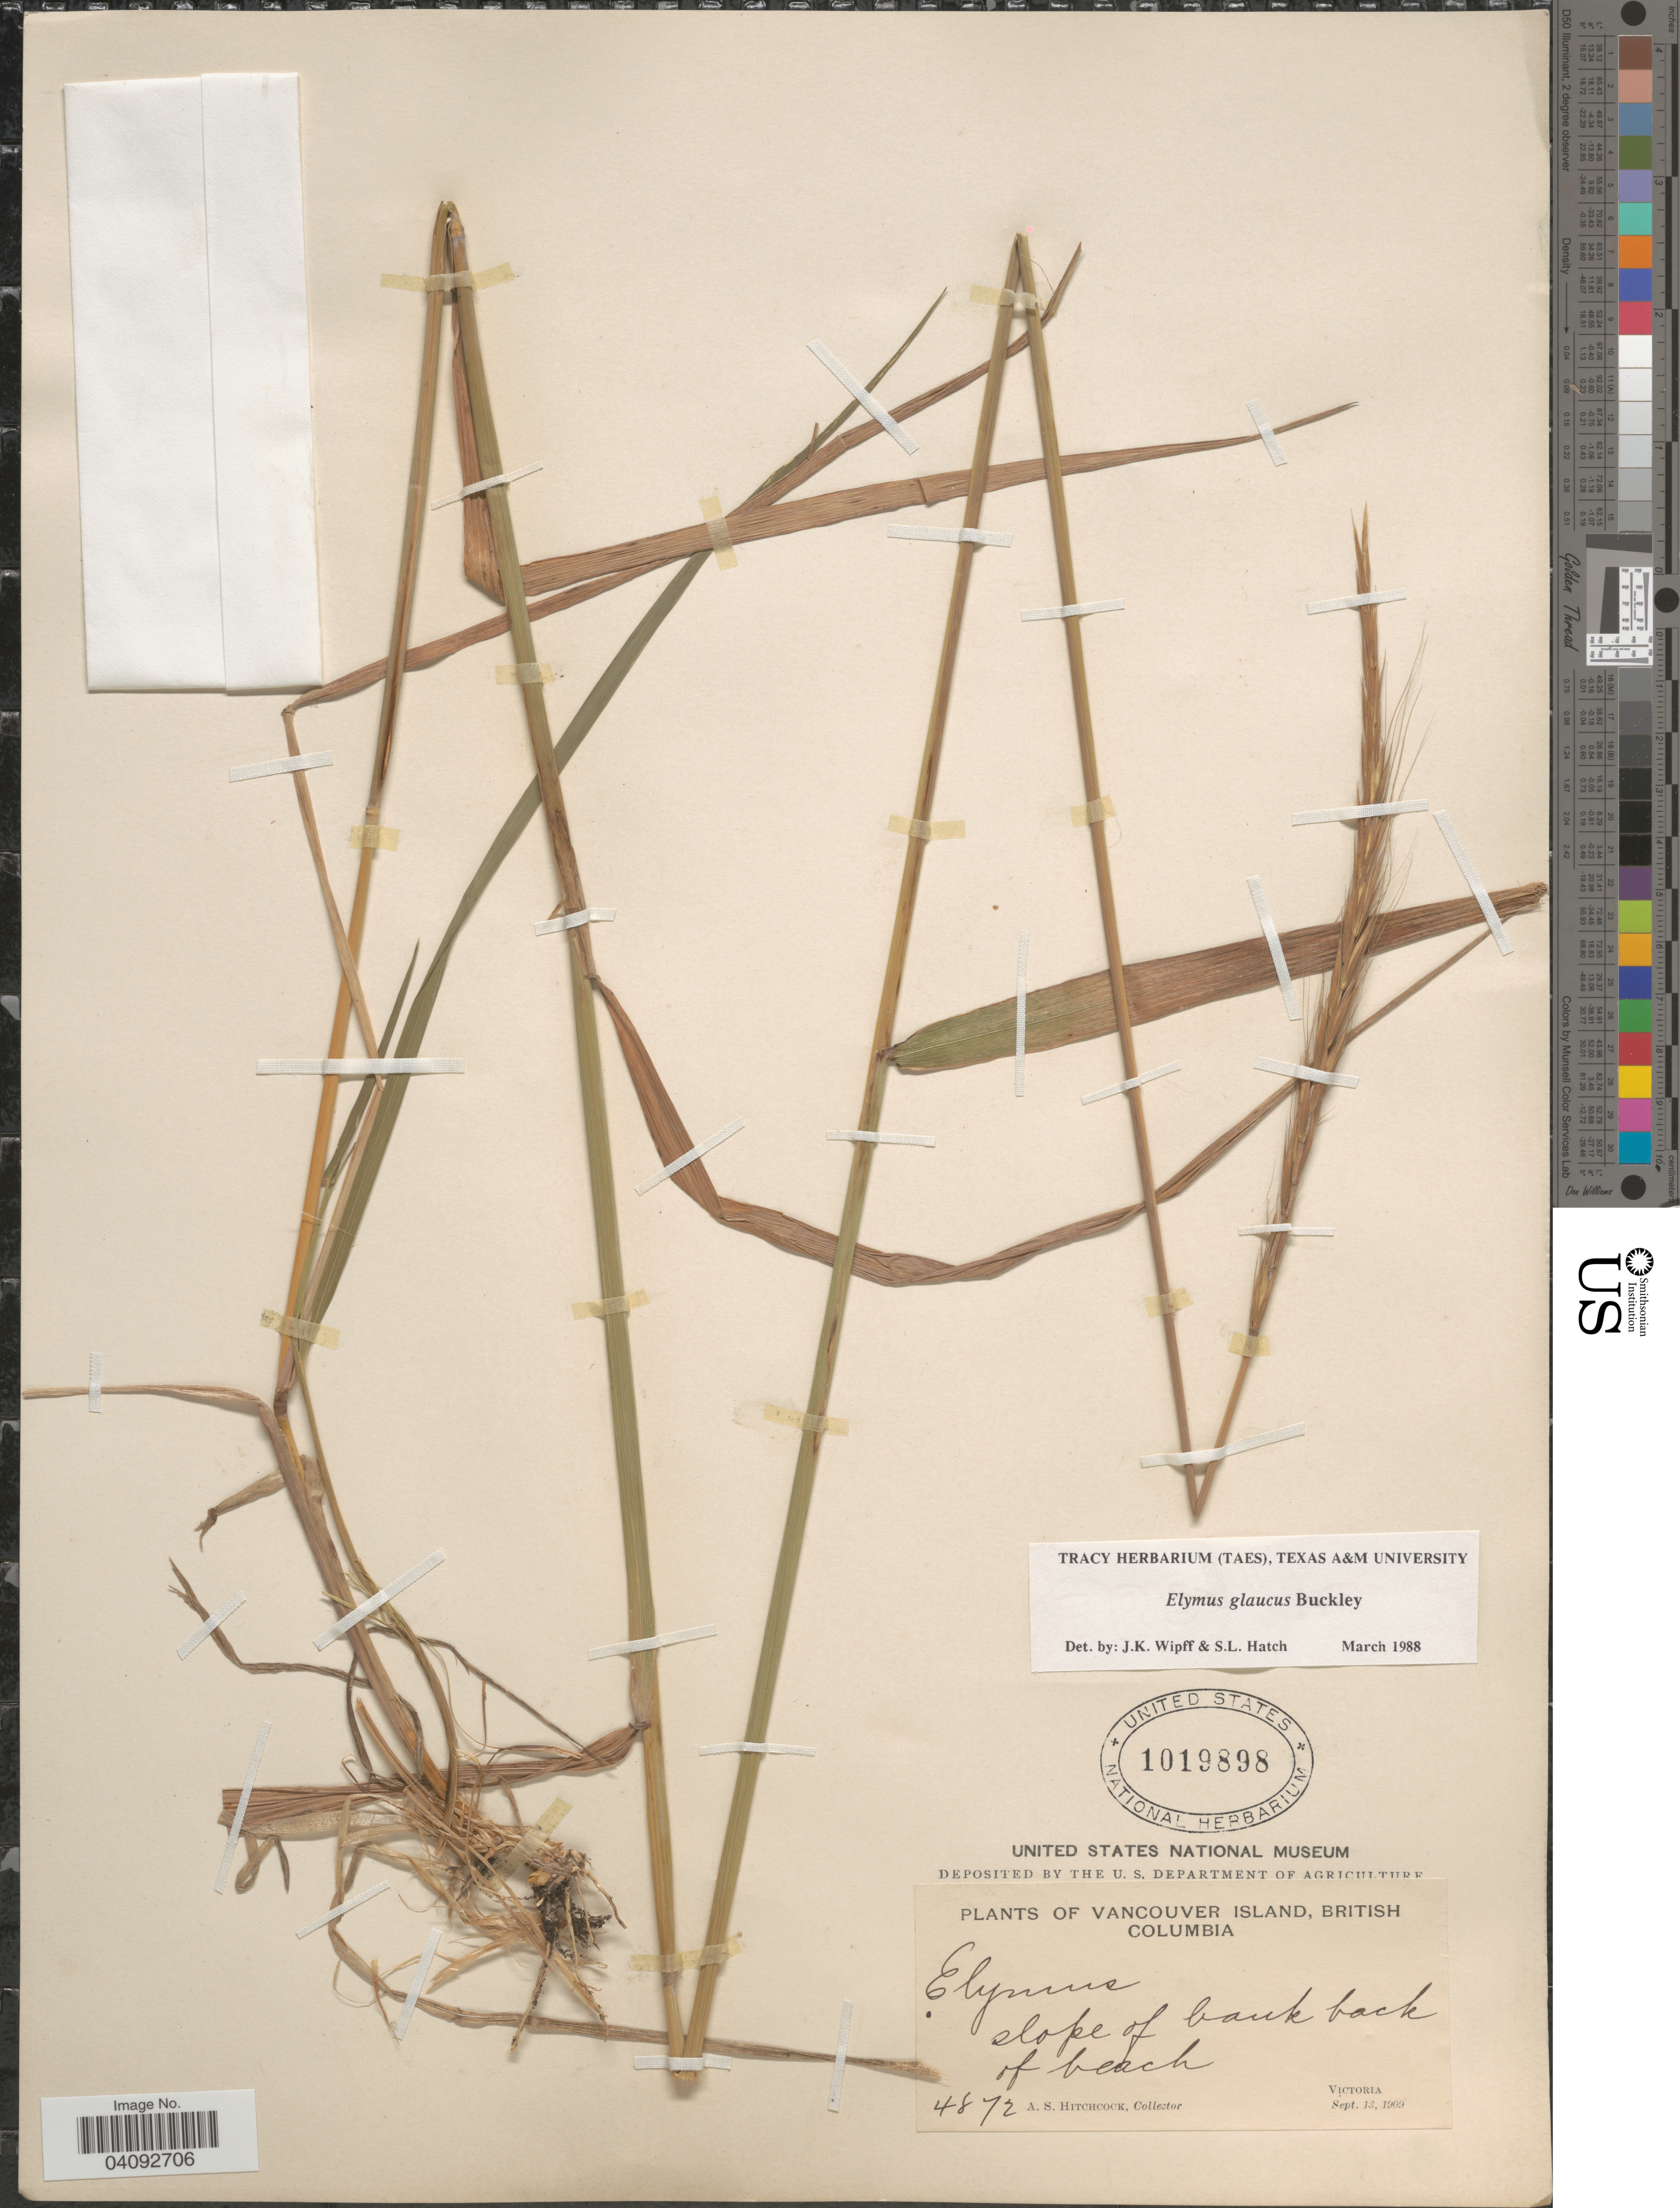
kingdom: Plantae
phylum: Tracheophyta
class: Liliopsida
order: Poales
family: Poaceae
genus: Elymus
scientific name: Elymus glabriflorus var. glabriflorus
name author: (Vasey ex L.H. Dewey) Scribn. & C.R. Ball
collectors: A. S. Hitchcock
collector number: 4872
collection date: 1909-09-13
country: Canada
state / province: British Columbia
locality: Vancouver Island. Slope of bank back of beach. Victoria.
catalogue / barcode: US 1019898